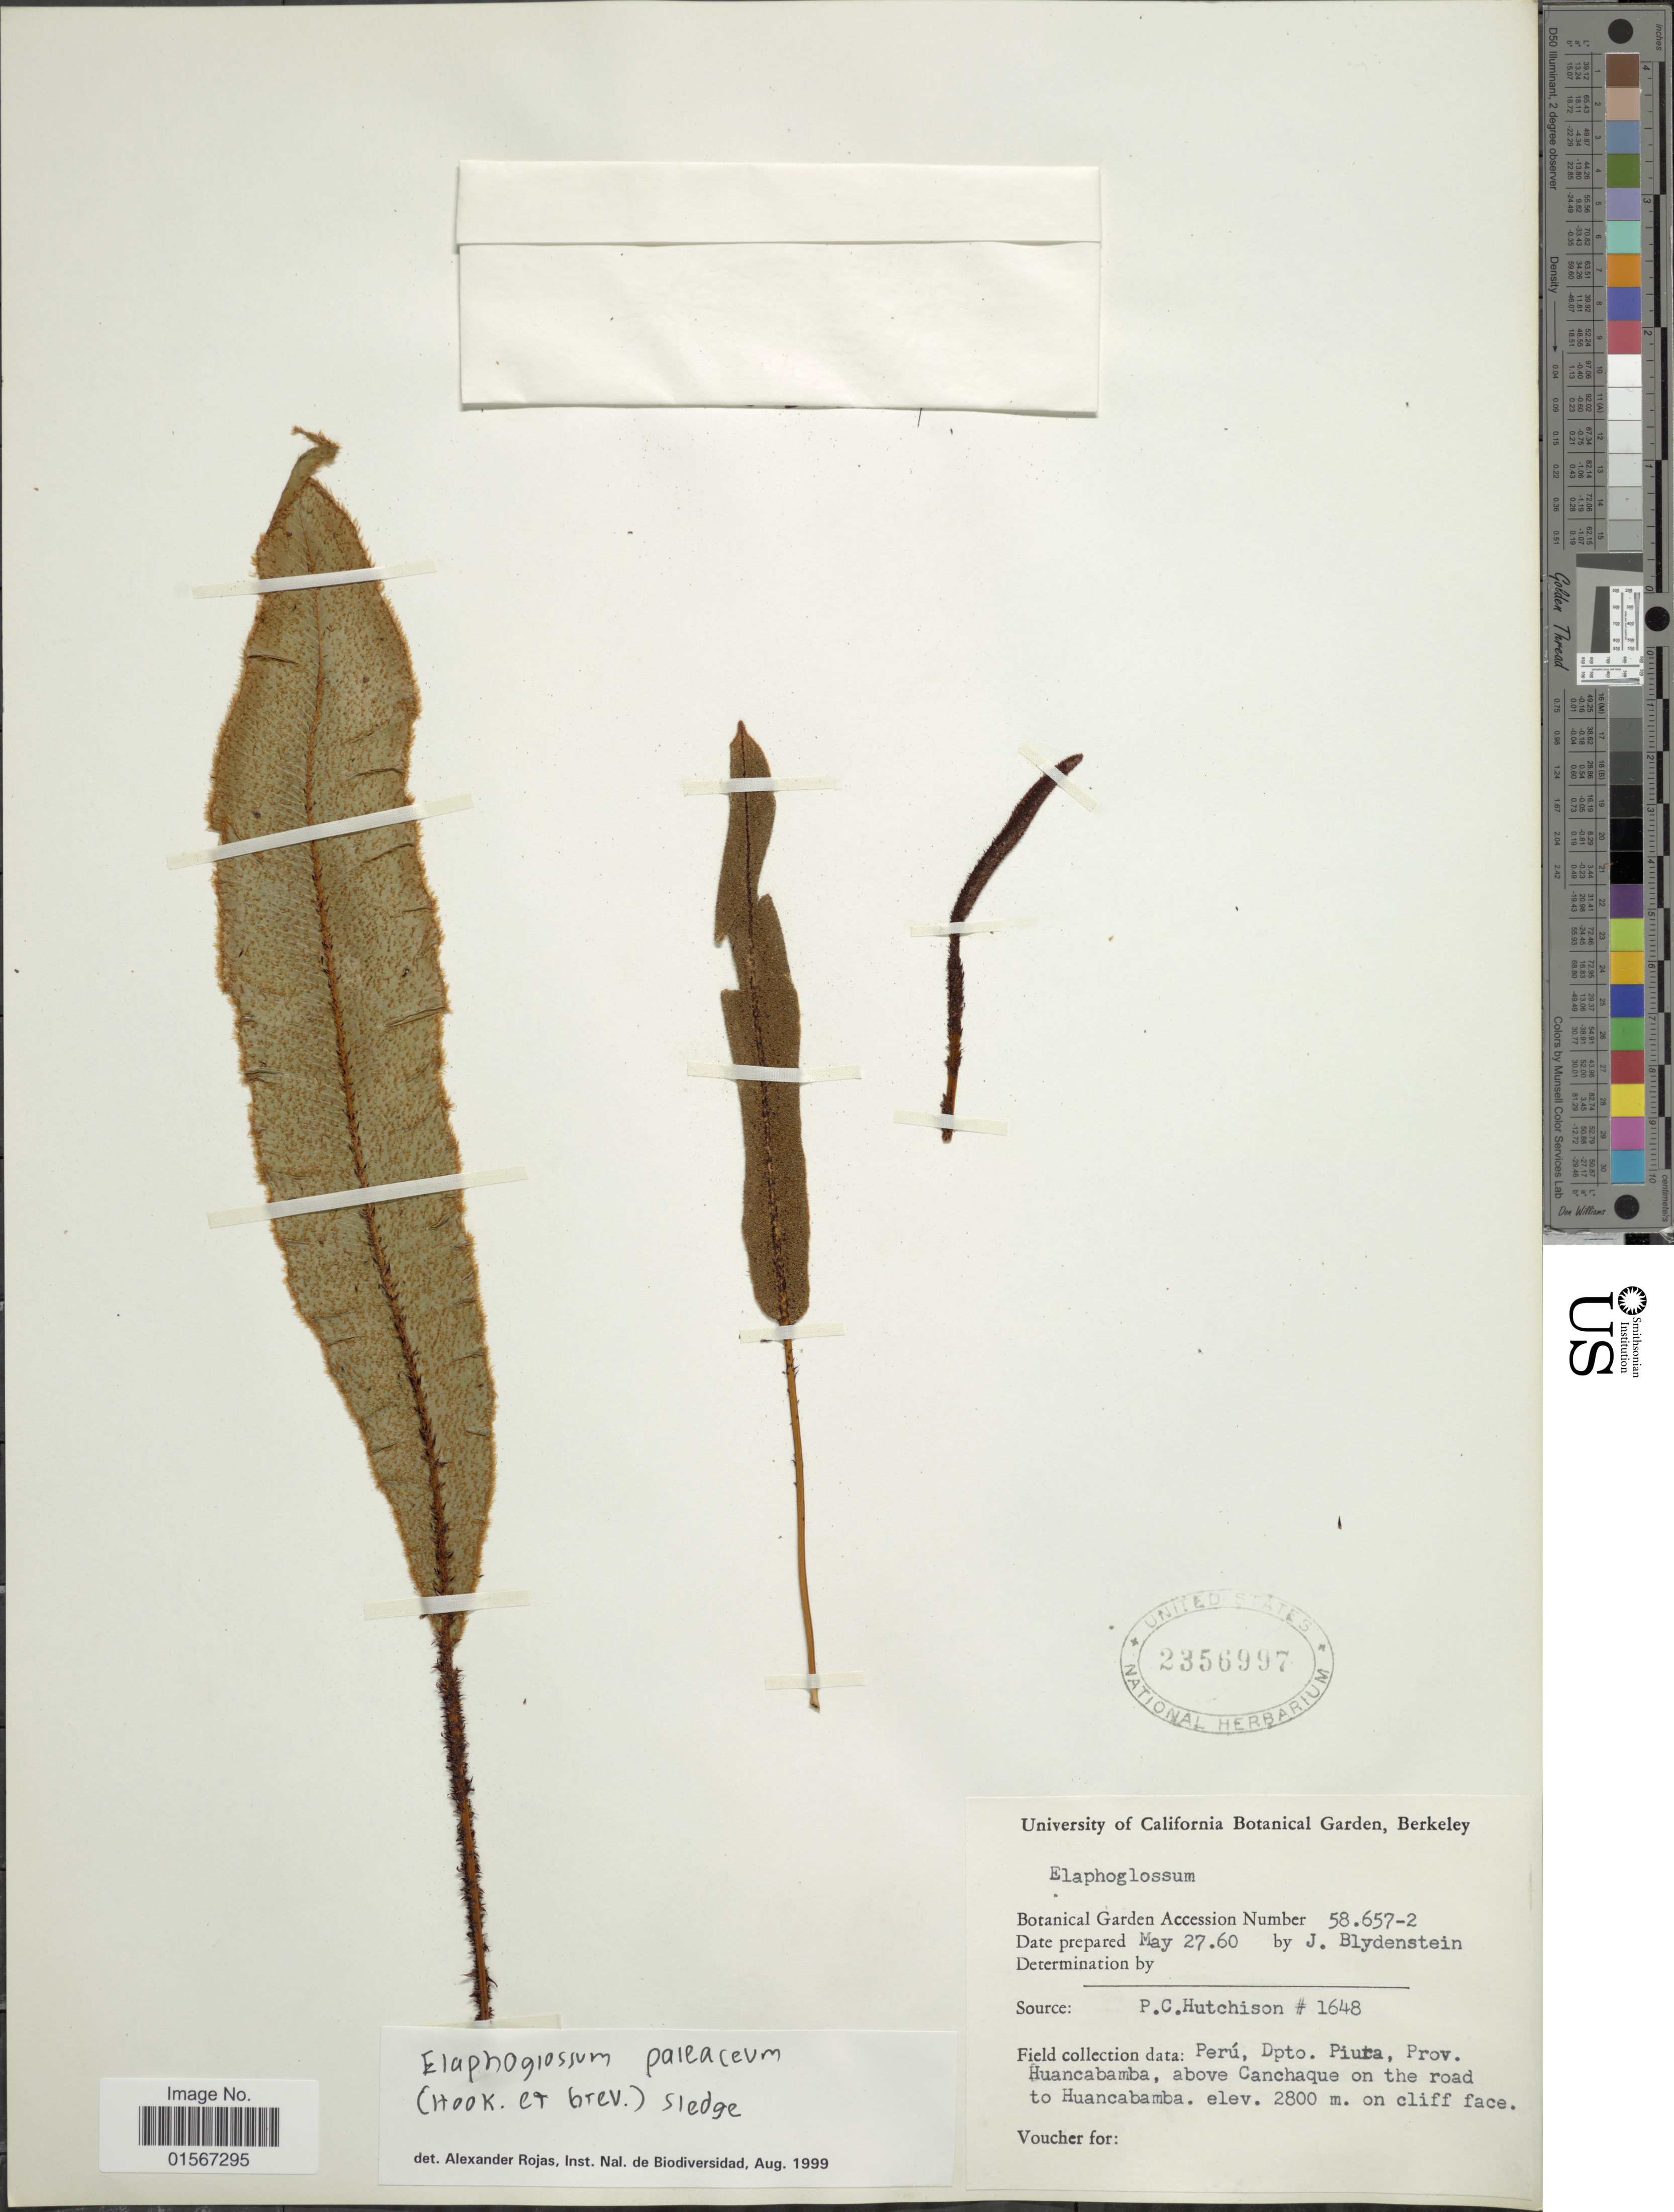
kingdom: Plantae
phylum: Tracheophyta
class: Polypodiopsida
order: Polypodiales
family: Dryopteridaceae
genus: Elaphoglossum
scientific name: Elaphoglossum paleaceum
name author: (Hook. & Grev.) Sledge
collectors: J. Blydenstein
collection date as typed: Transcribed d/m/y: 27/5/60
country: United States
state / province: California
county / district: Alameda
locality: University of California Botanical Garden, Berkeley.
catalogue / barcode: US 2356997